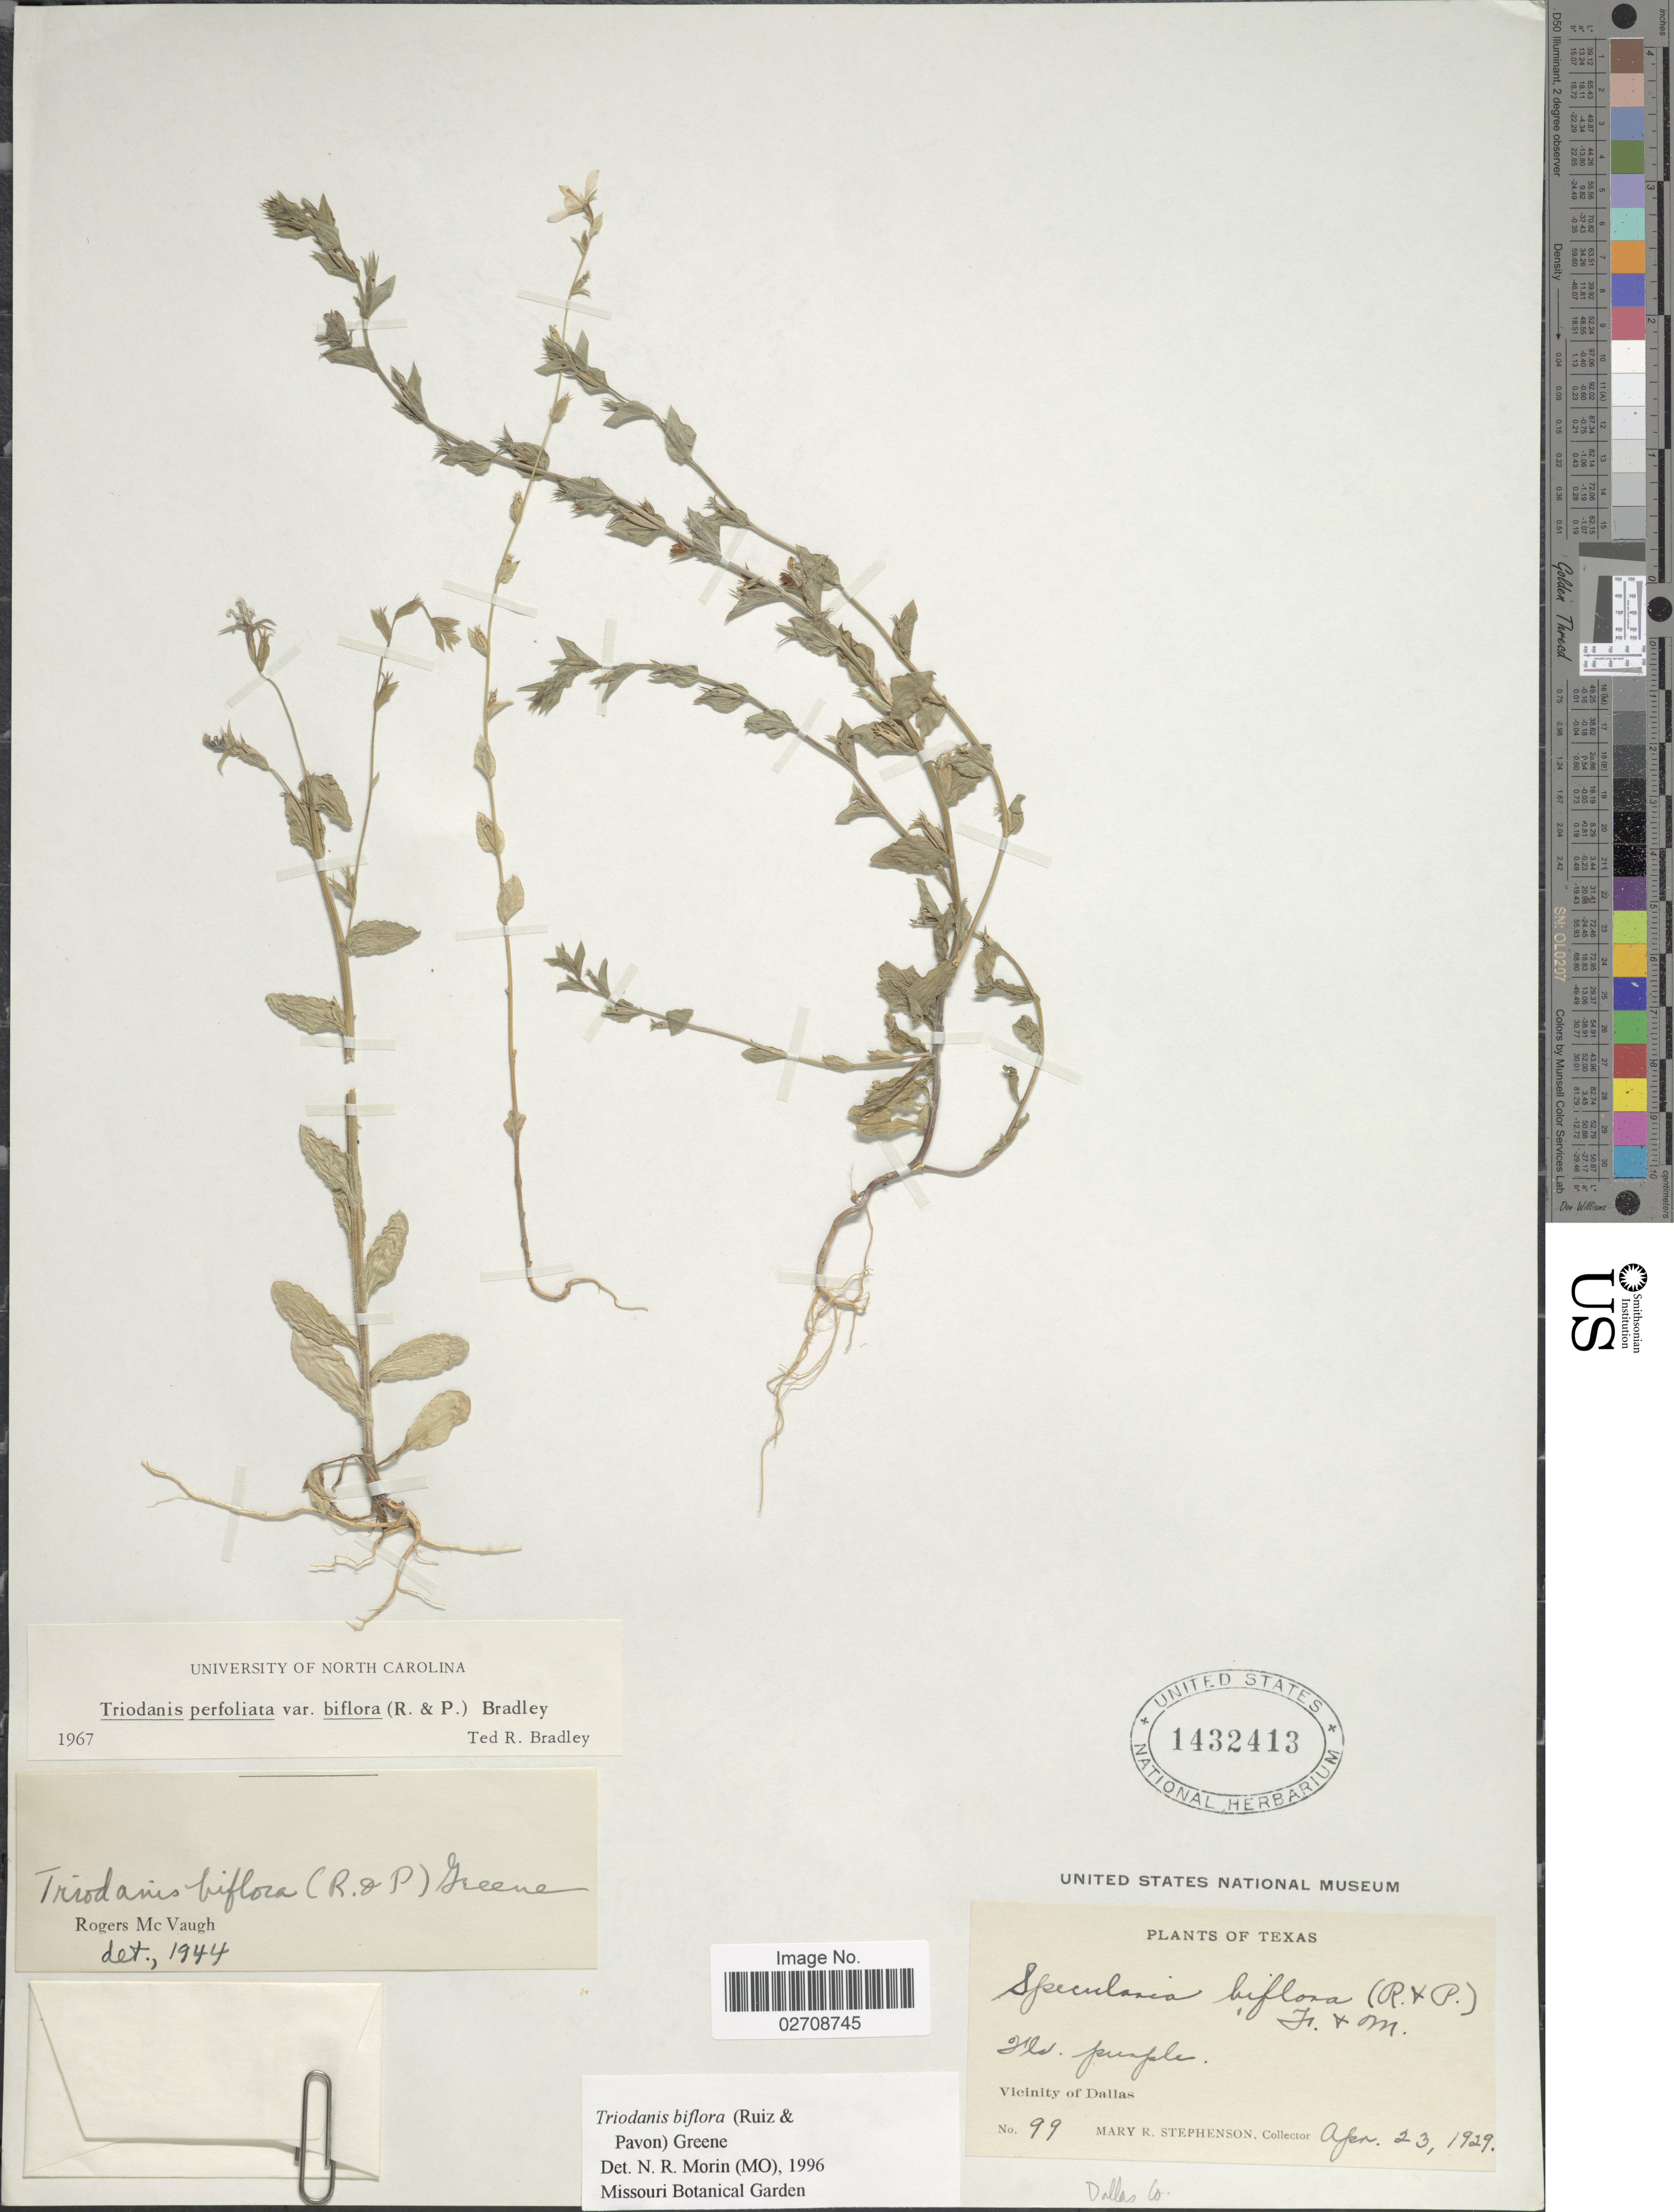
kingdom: Plantae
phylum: Tracheophyta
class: Magnoliopsida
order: Asterales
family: Campanulaceae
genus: Triodanis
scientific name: Triodanis biflora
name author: (Ruiz & Pav.) Greene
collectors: M. Stephenson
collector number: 99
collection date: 1929-04-23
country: United States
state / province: Texas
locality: Vicinity of Dallas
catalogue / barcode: US 1432413